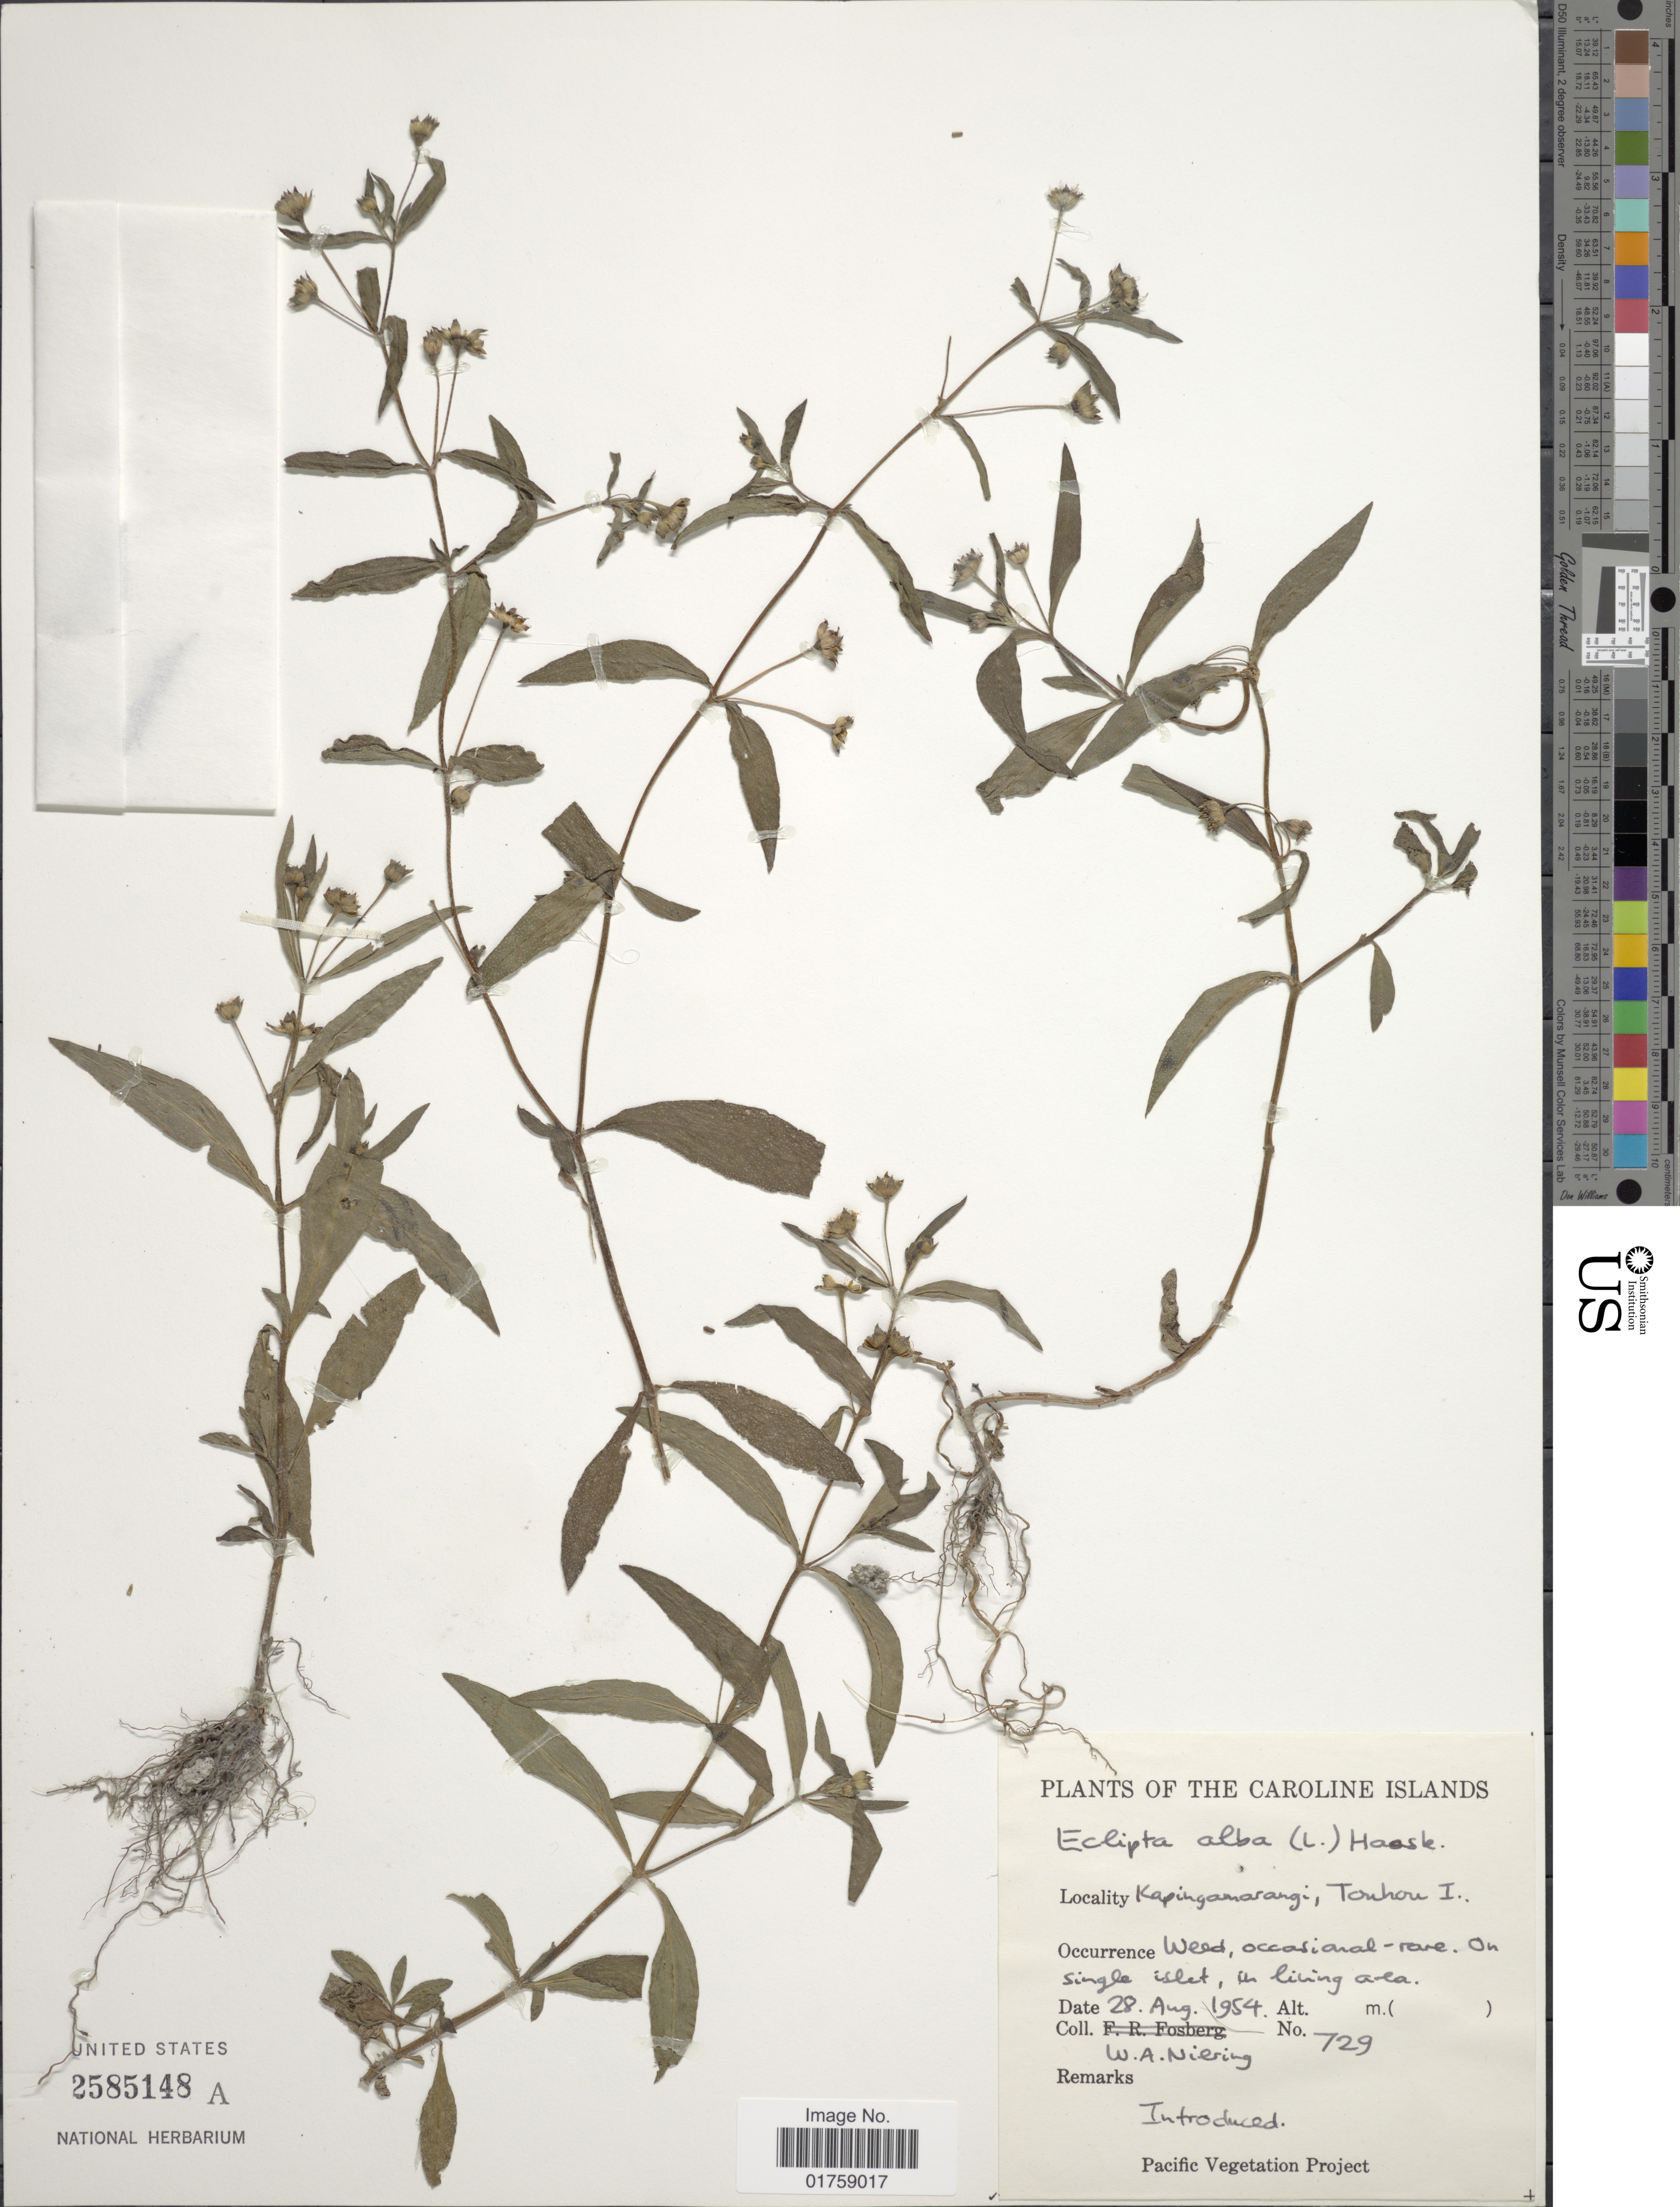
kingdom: Plantae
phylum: Tracheophyta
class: Magnoliopsida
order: Asterales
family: Asteraceae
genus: Eclipta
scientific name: Eclipta prostrata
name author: (L.) L.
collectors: W. Niering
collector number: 729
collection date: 1954-08-28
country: Micronesia, Federated States of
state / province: Pohnpei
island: Kapingamarangi Atoll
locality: The Caroline Islands . Kapingamarangi, Tonhou I.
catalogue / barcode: US 2585148A